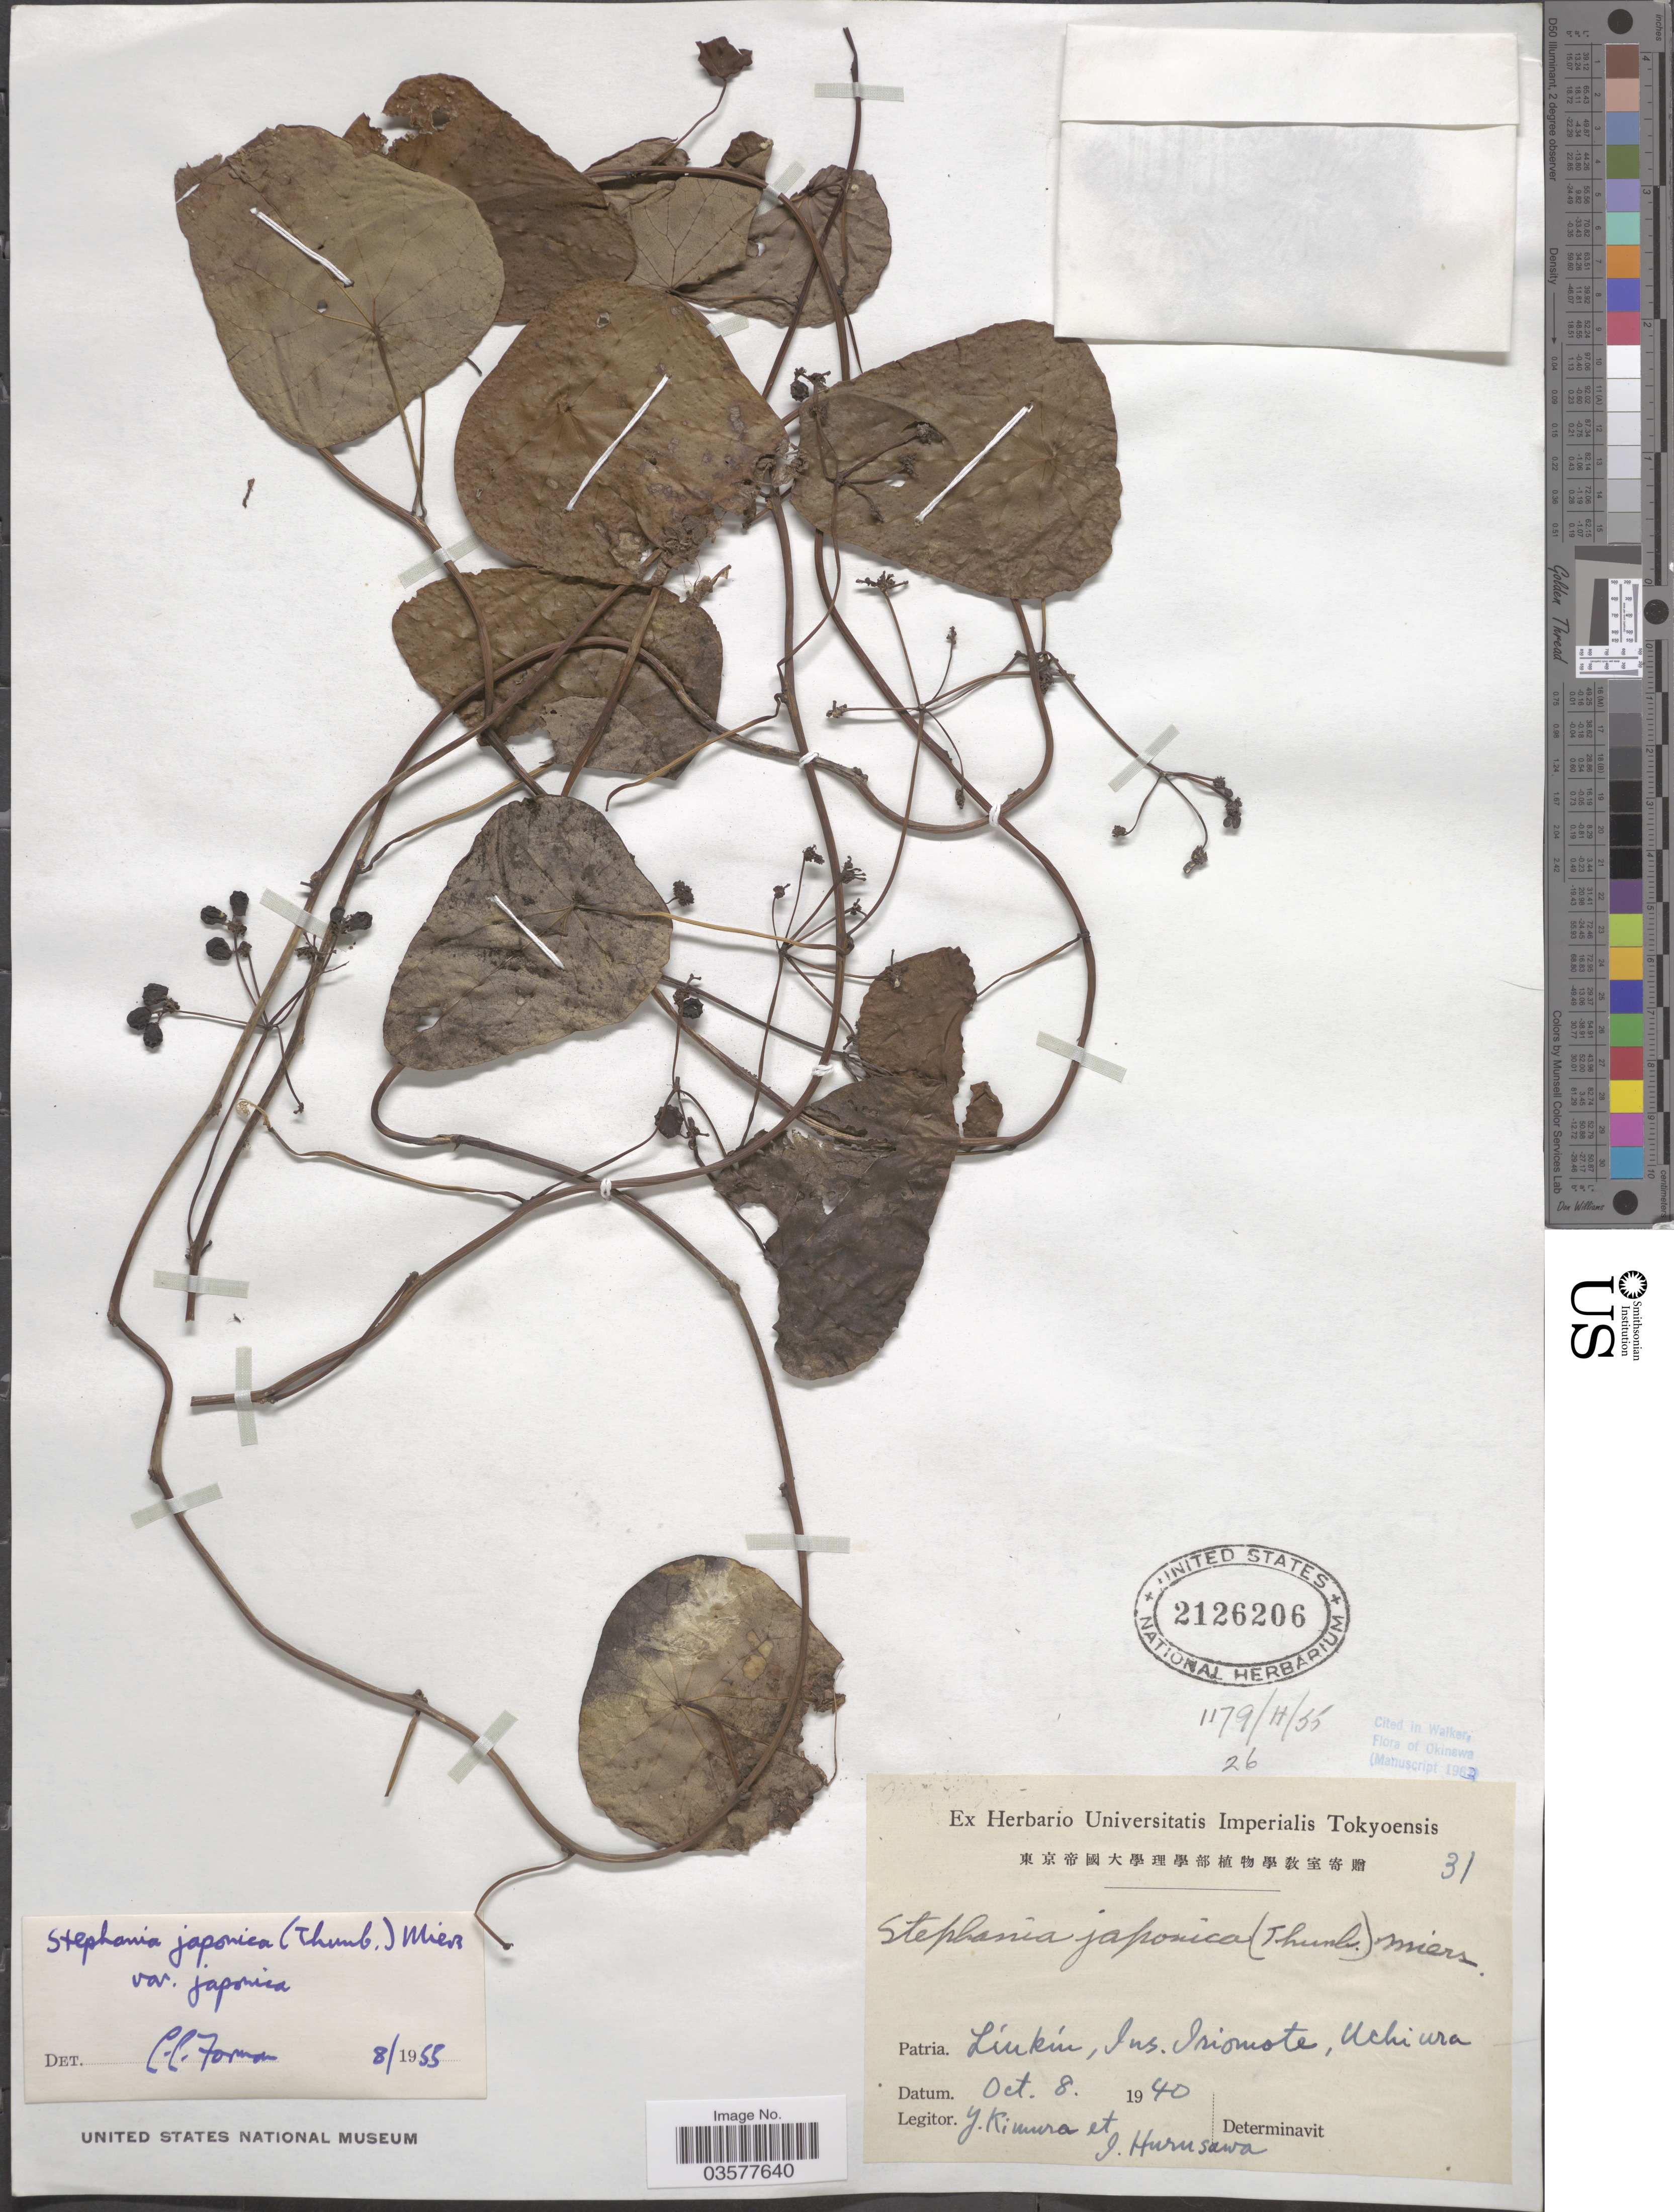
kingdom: Plantae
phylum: Tracheophyta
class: Magnoliopsida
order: Ranunculales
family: Menispermaceae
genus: Stephania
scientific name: Stephania japonica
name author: (Thunb.) Miers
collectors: Y. Kimura & I. Hurusawa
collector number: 31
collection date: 1940-10-08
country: Japan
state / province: Okinawa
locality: Liukiu, Ins. Iriomote, Uchiura.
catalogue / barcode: US 2126206